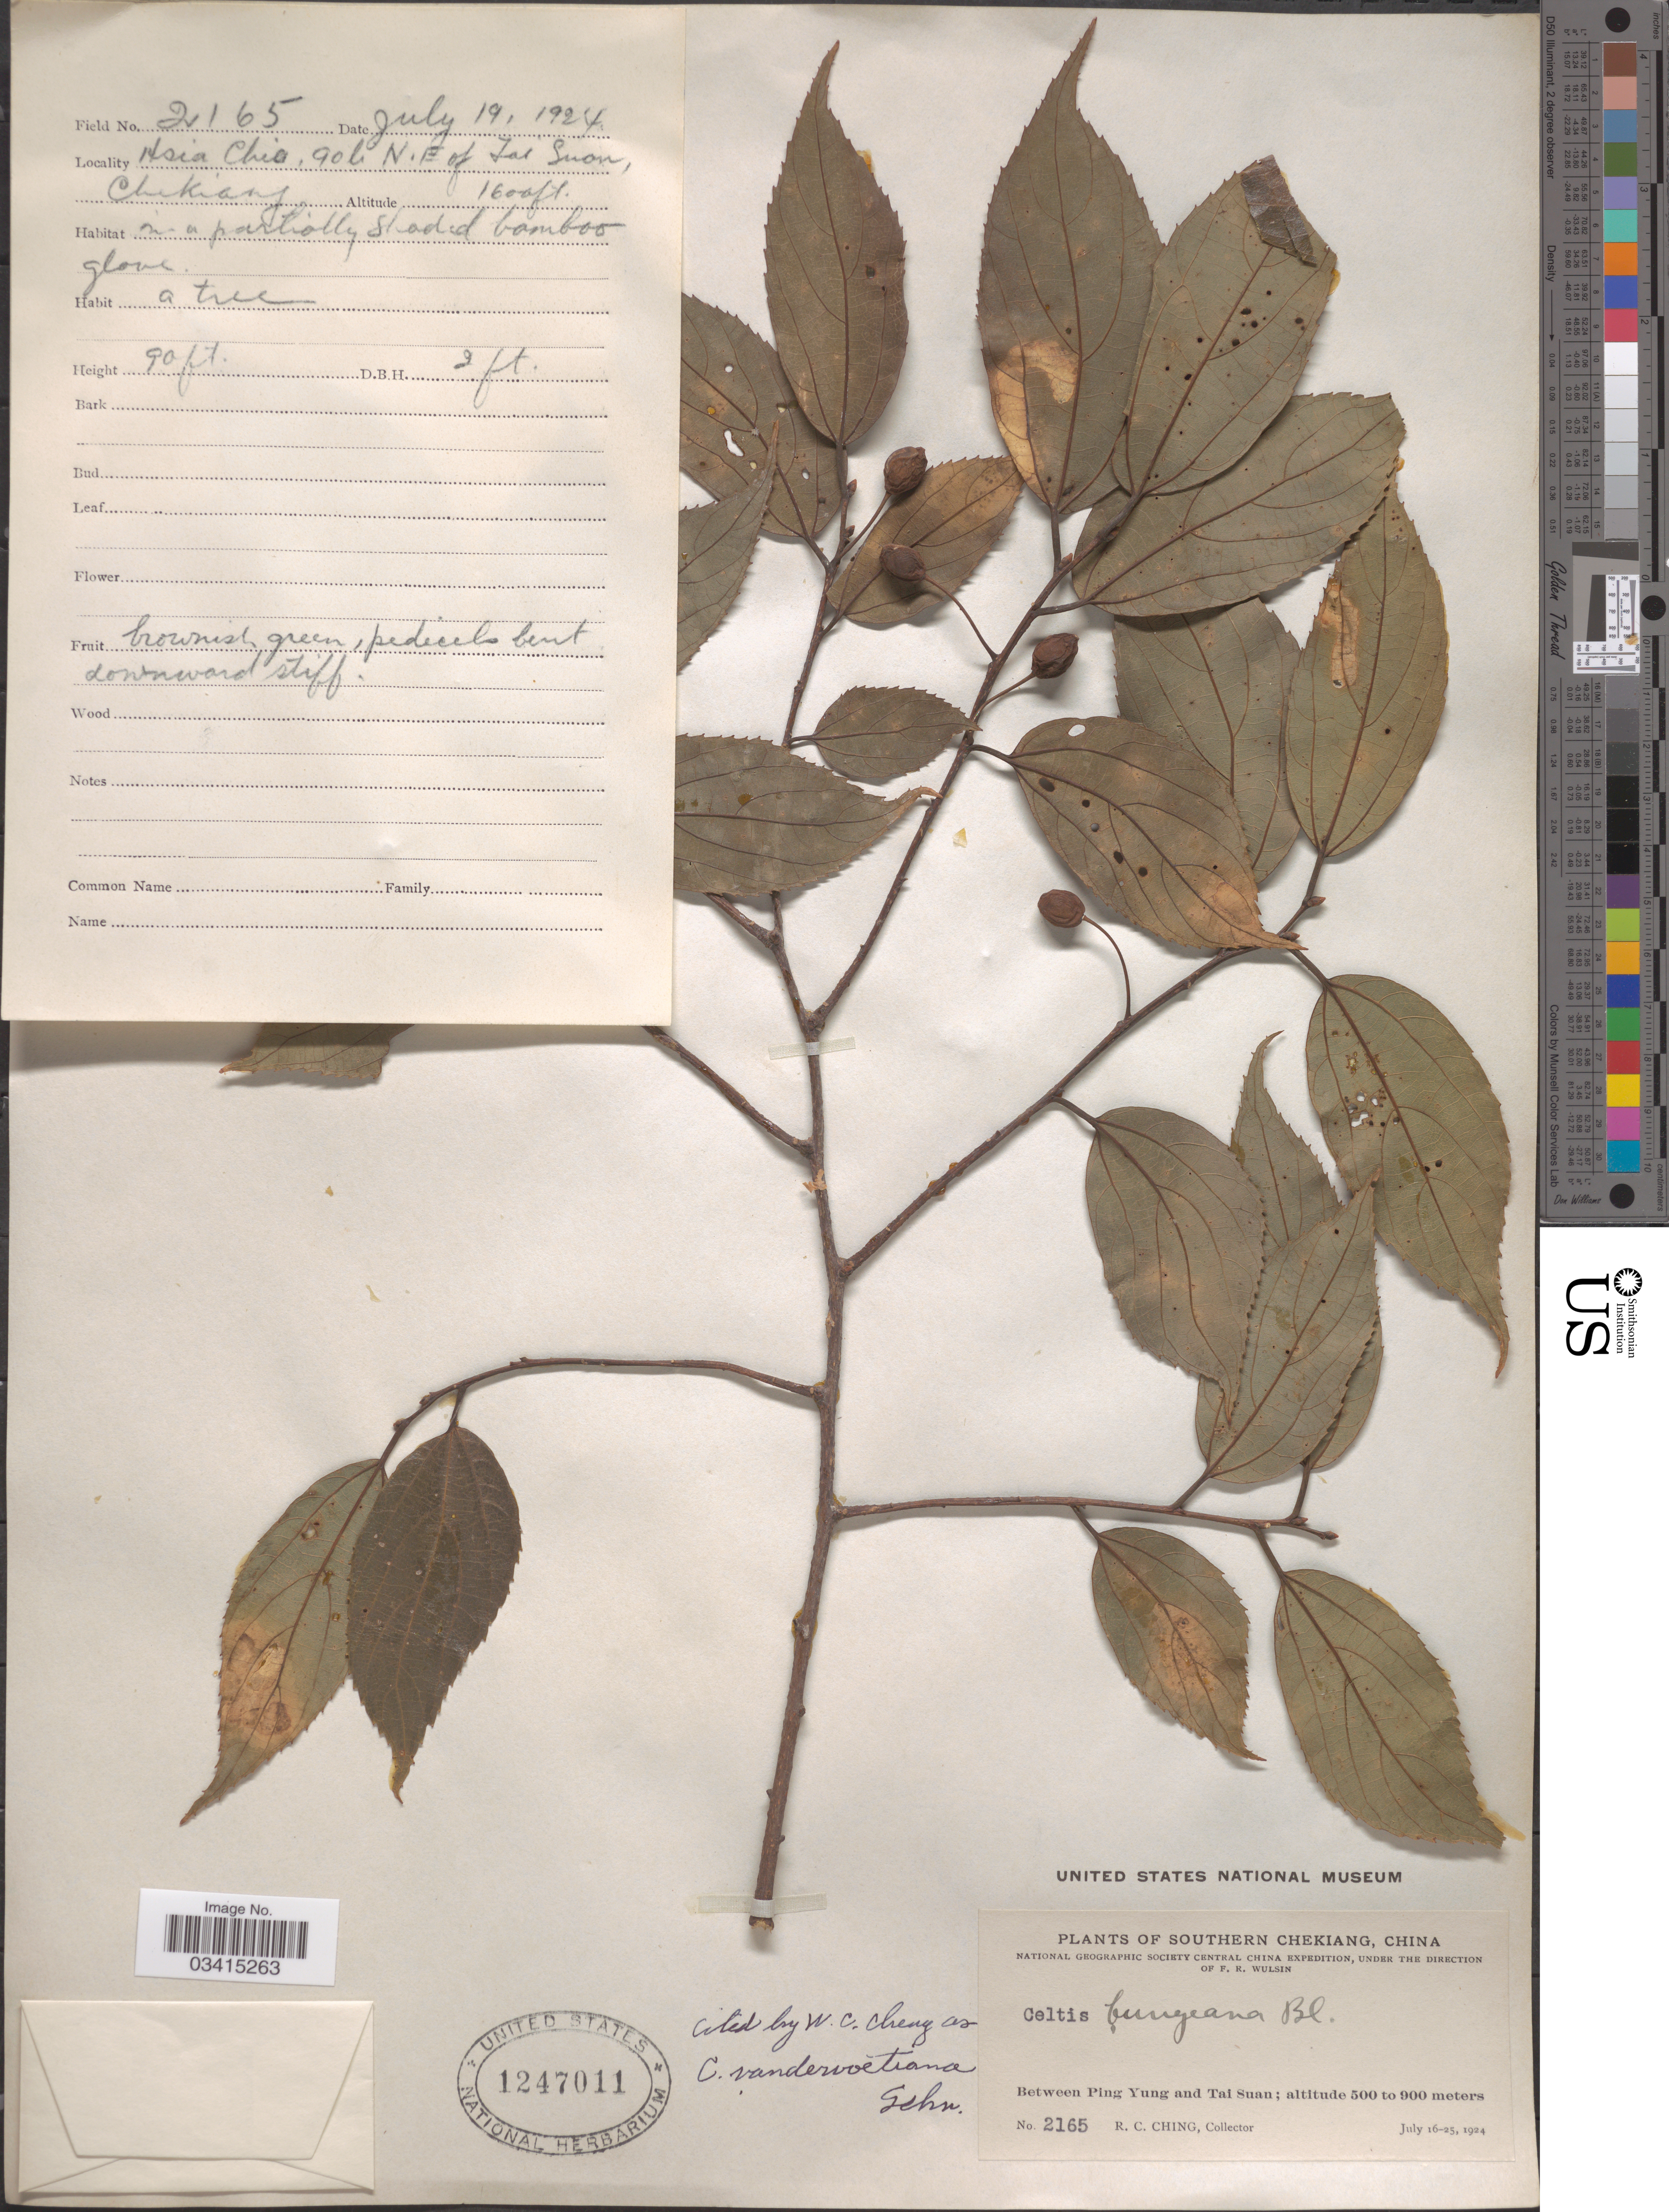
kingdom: Plantae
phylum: Tracheophyta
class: Magnoliopsida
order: Rosales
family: Cannabaceae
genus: Celtis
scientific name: Celtis vandervoetiana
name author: C.K. Schneid. in Sarg.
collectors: R. C. Ching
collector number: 2165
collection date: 1924-07-19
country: China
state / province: Zhejiang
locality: Southern Chekiang. Between Ping Yung and Tai Suan. Hsia Chio, 90 li N. E. of Tai Suan.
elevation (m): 488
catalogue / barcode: US 1247011